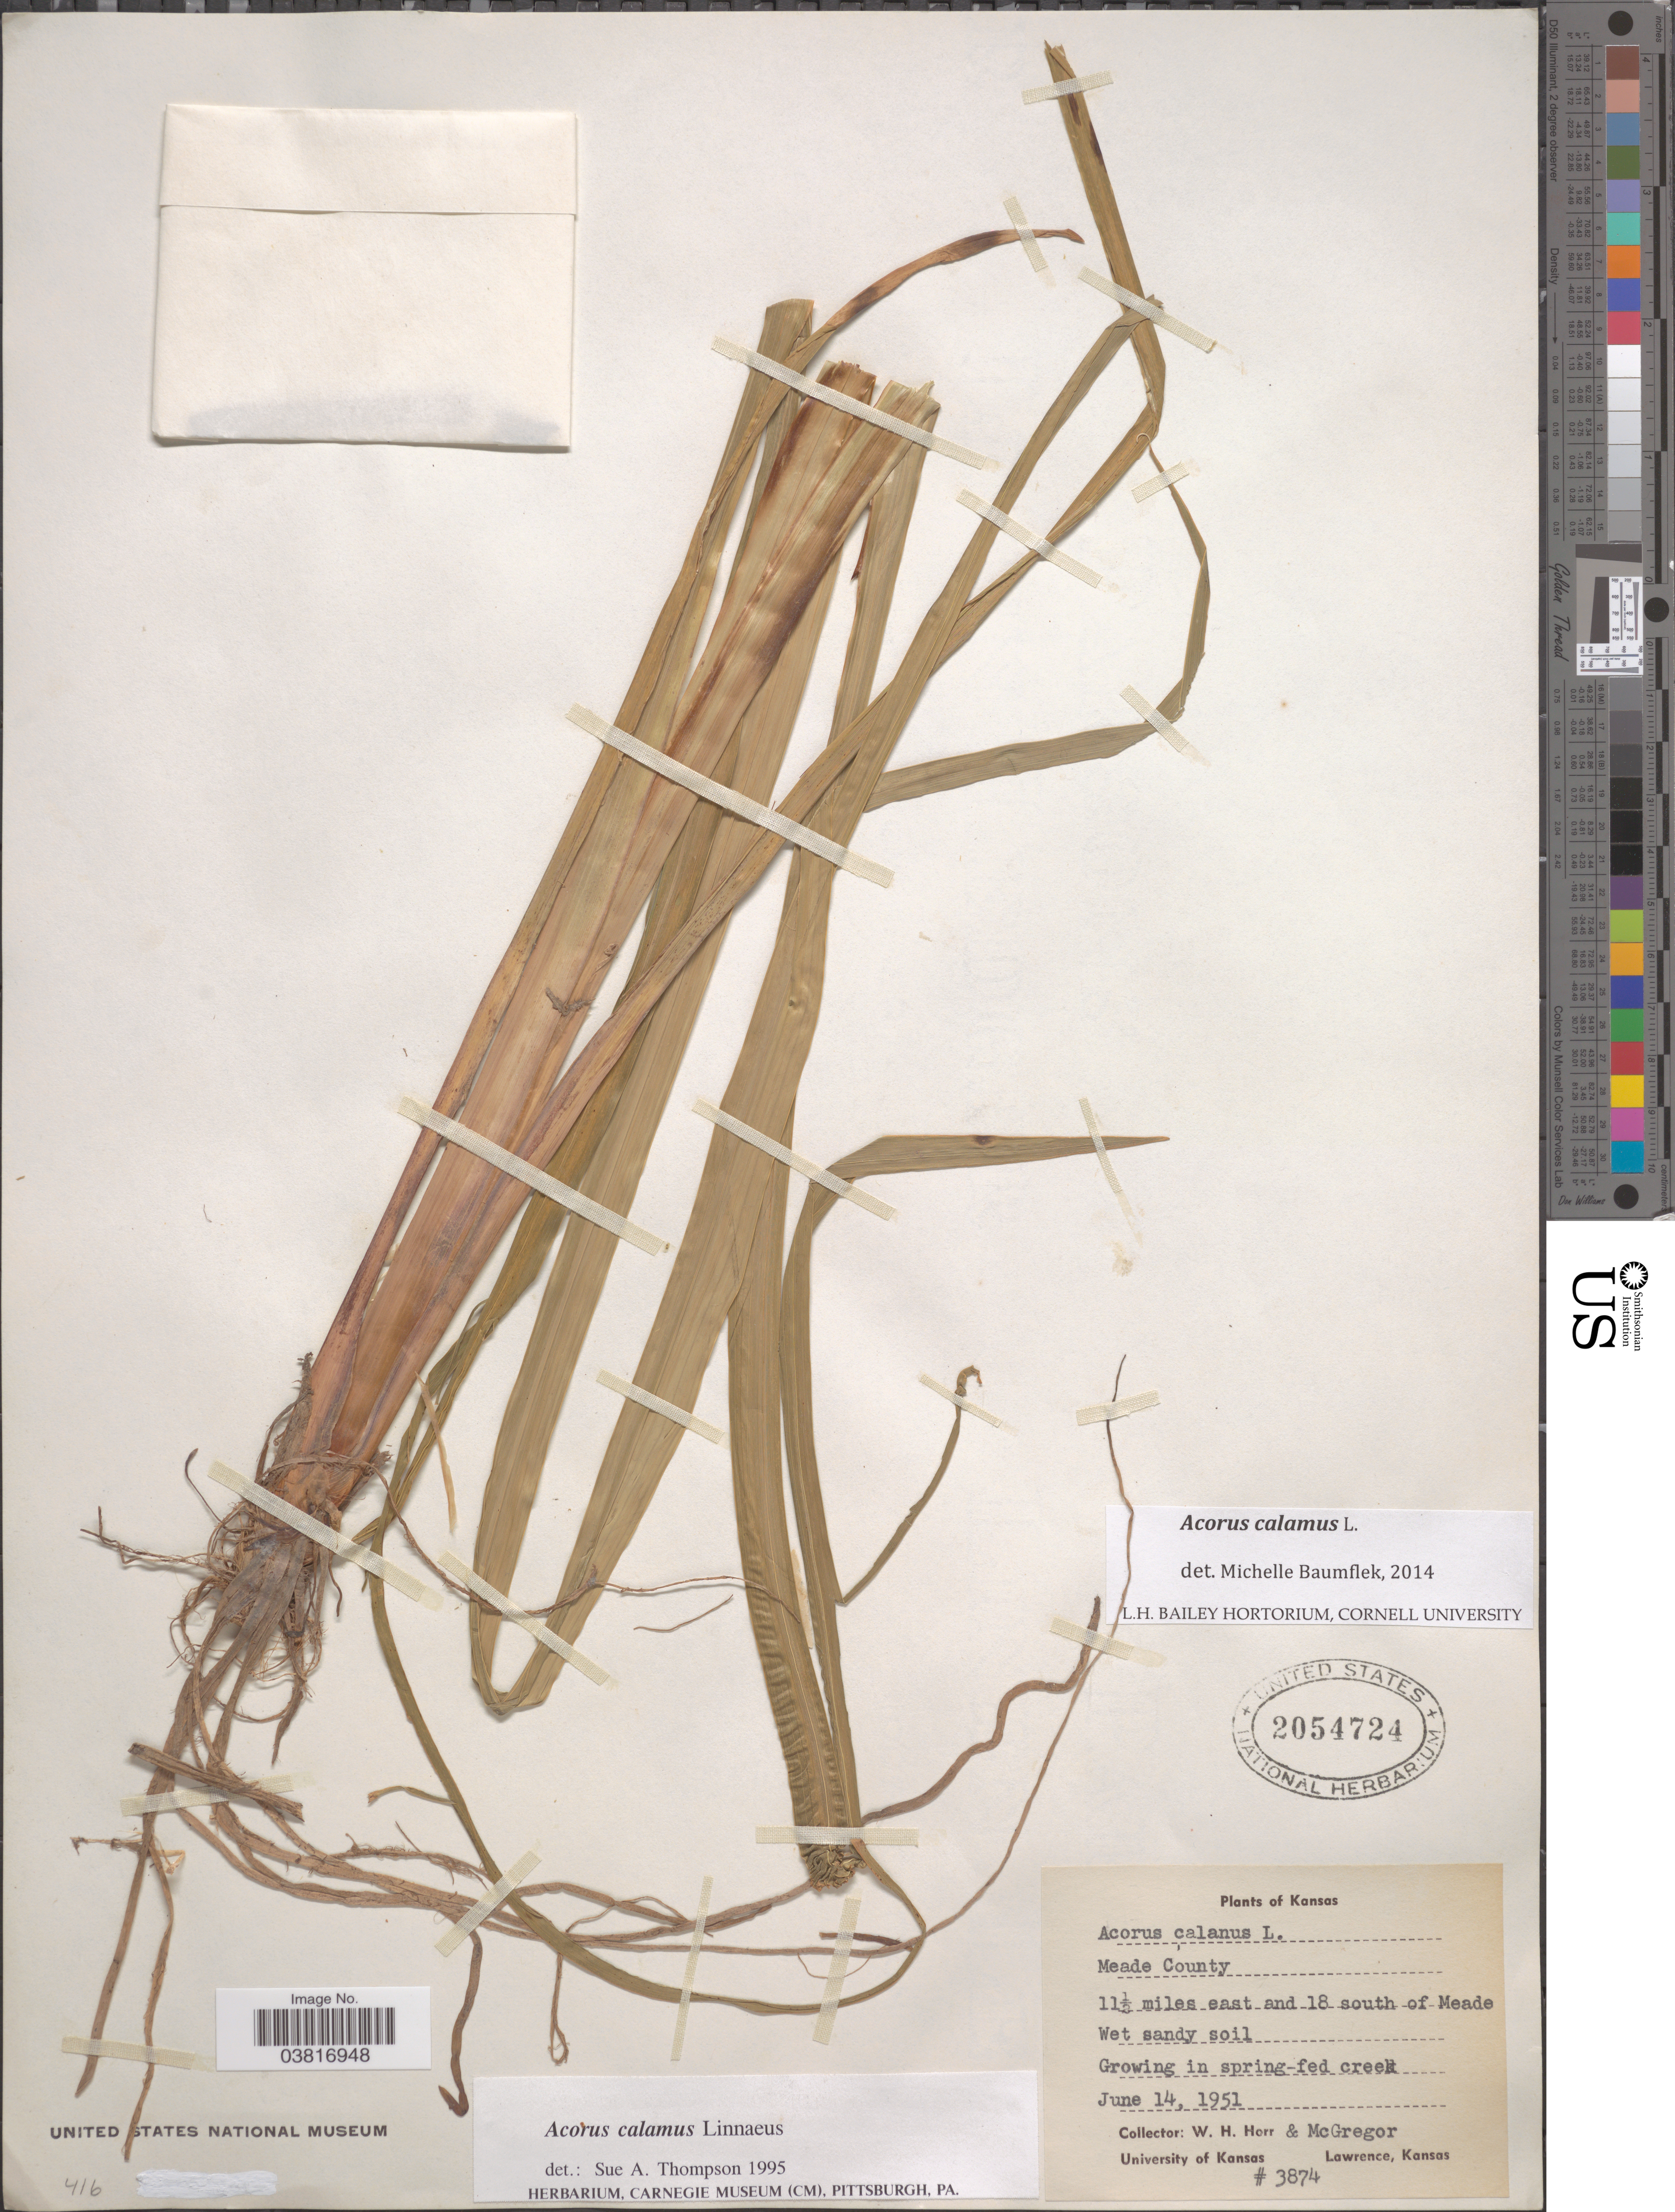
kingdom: Plantae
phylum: Tracheophyta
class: Liliopsida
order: Acorales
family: Acoraceae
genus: Acorus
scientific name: Acorus calamus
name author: L.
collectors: W. H. Horr & -. McGregor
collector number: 3874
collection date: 1951-06-14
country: United States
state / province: Kansas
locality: Meade County. 11½ miles east and 18 south of Meade.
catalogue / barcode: US 2054724